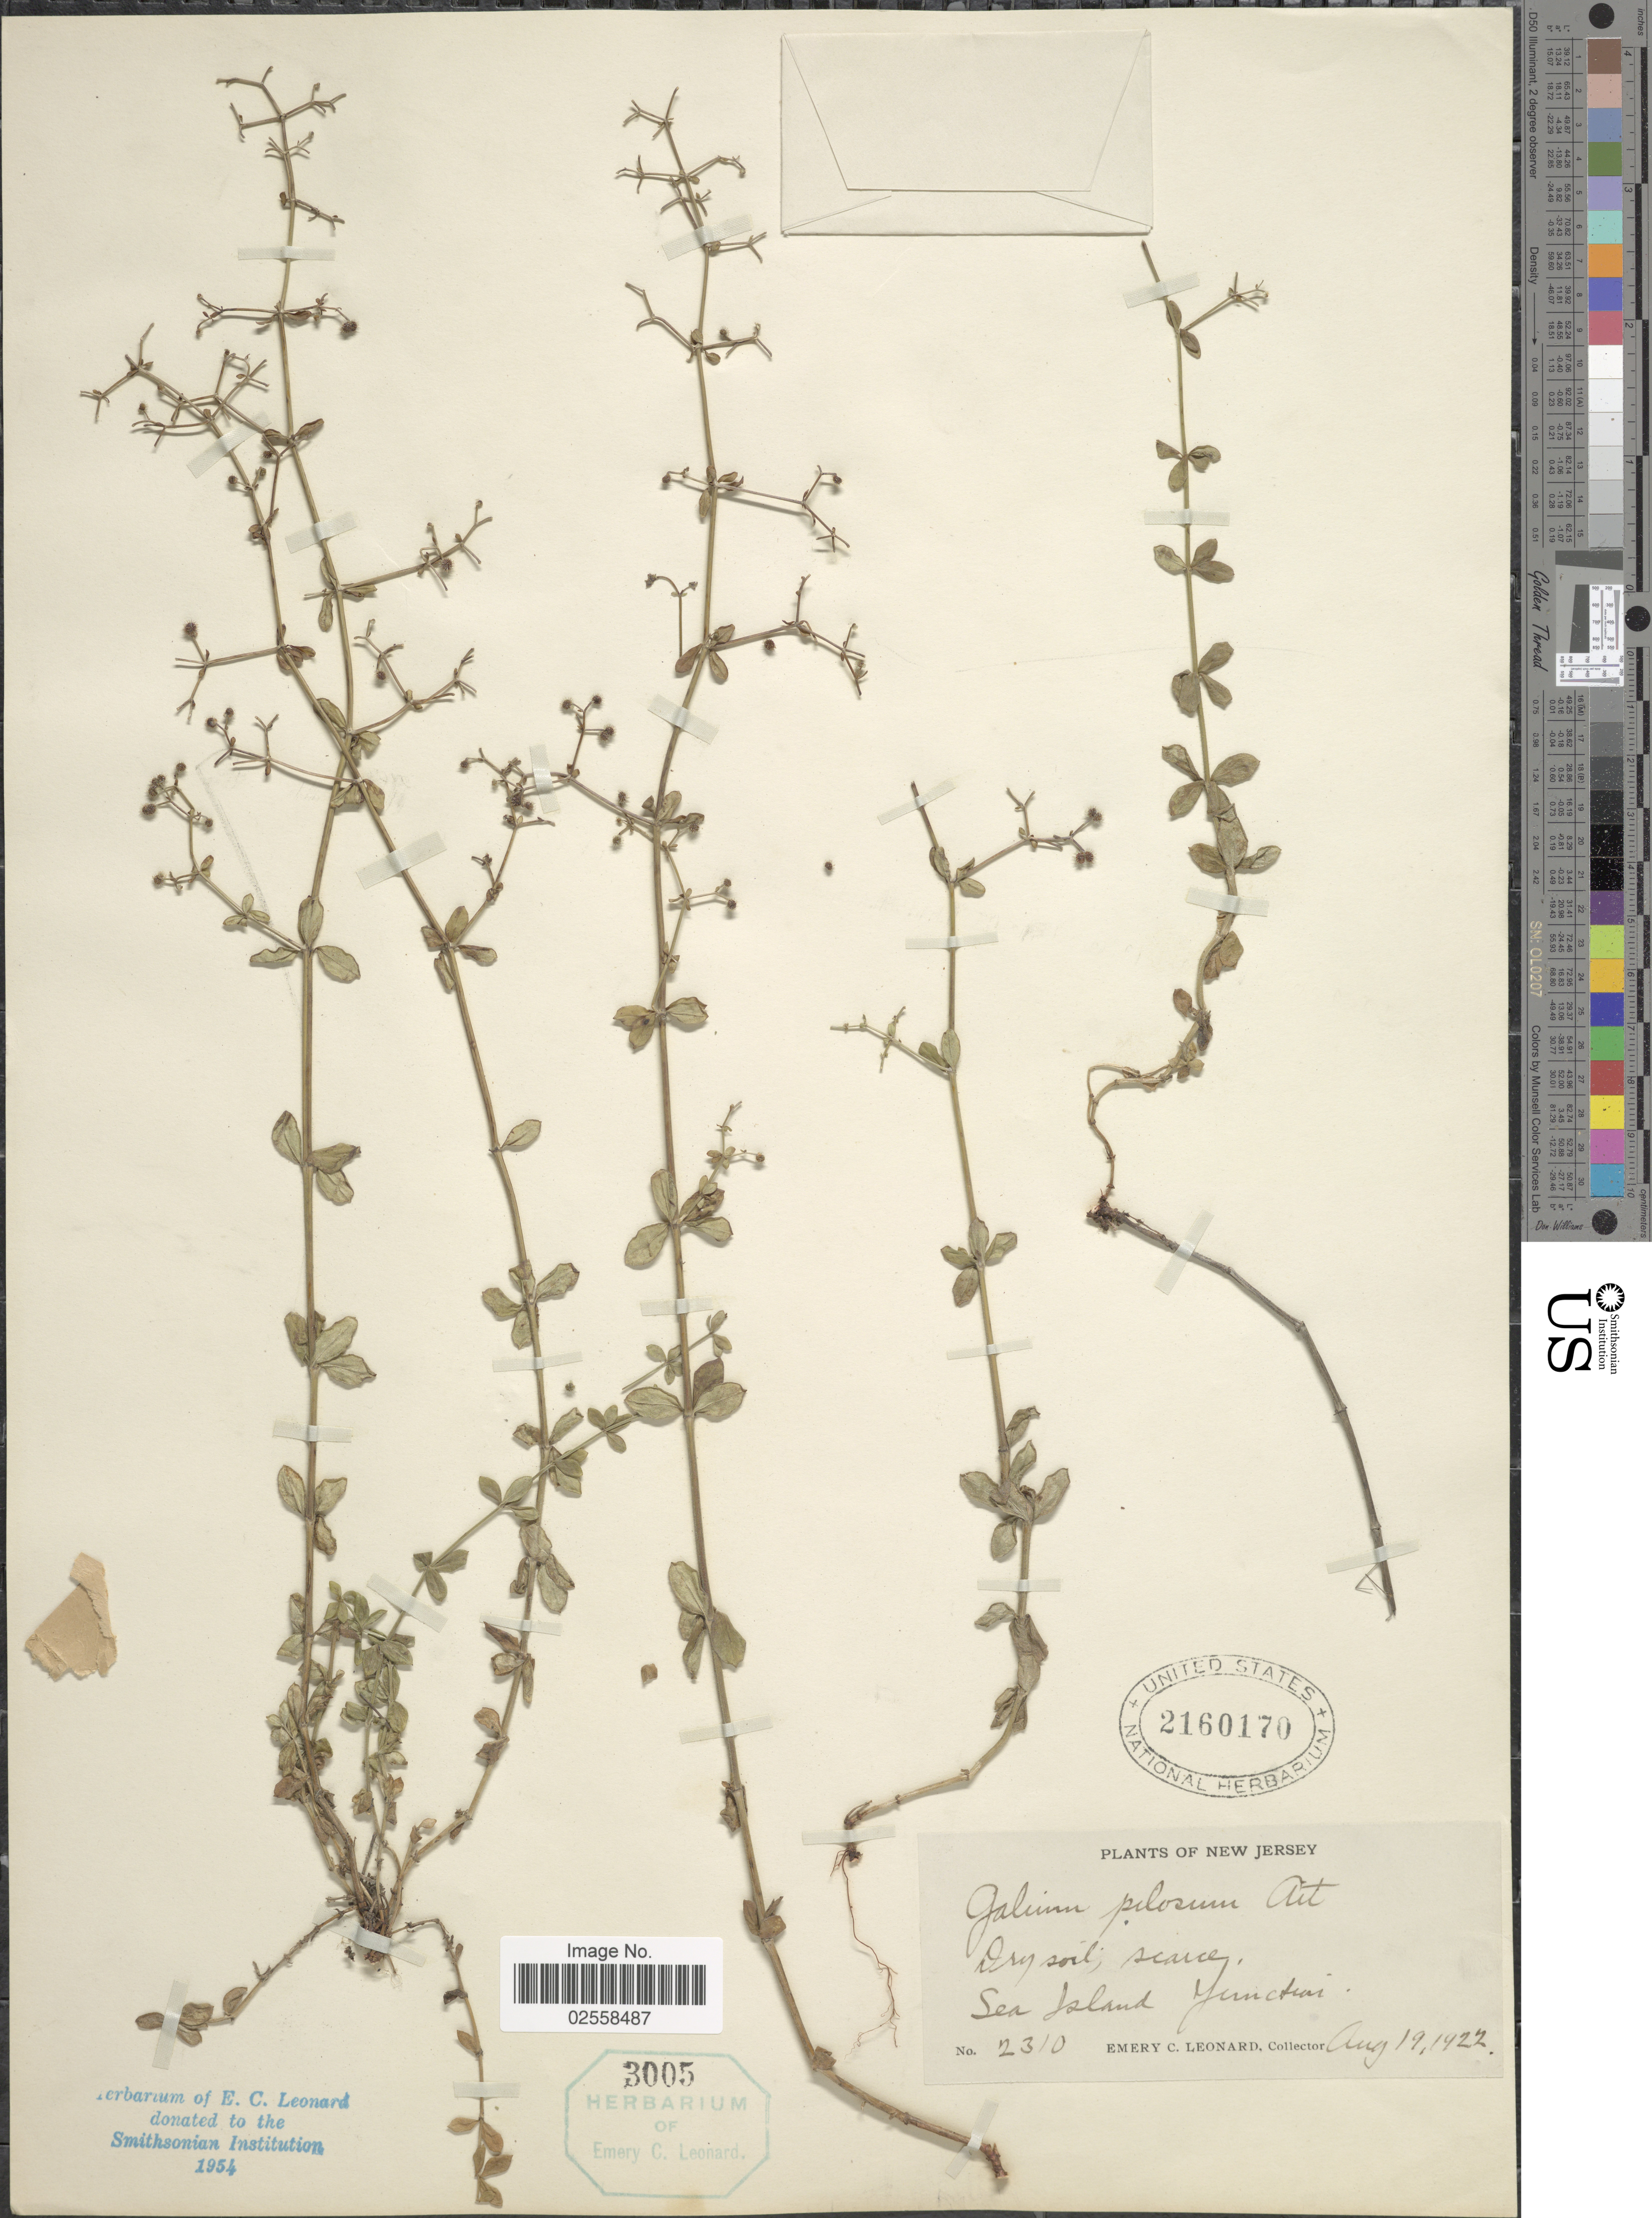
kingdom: Plantae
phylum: Tracheophyta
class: Magnoliopsida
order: Gentianales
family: Rubiaceae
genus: Galium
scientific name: Galium pilosum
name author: Aiton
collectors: E. C. Leonard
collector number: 2310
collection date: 1922-08-19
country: United States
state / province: New Jersey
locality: Sea Island Junction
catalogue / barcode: US 2160170